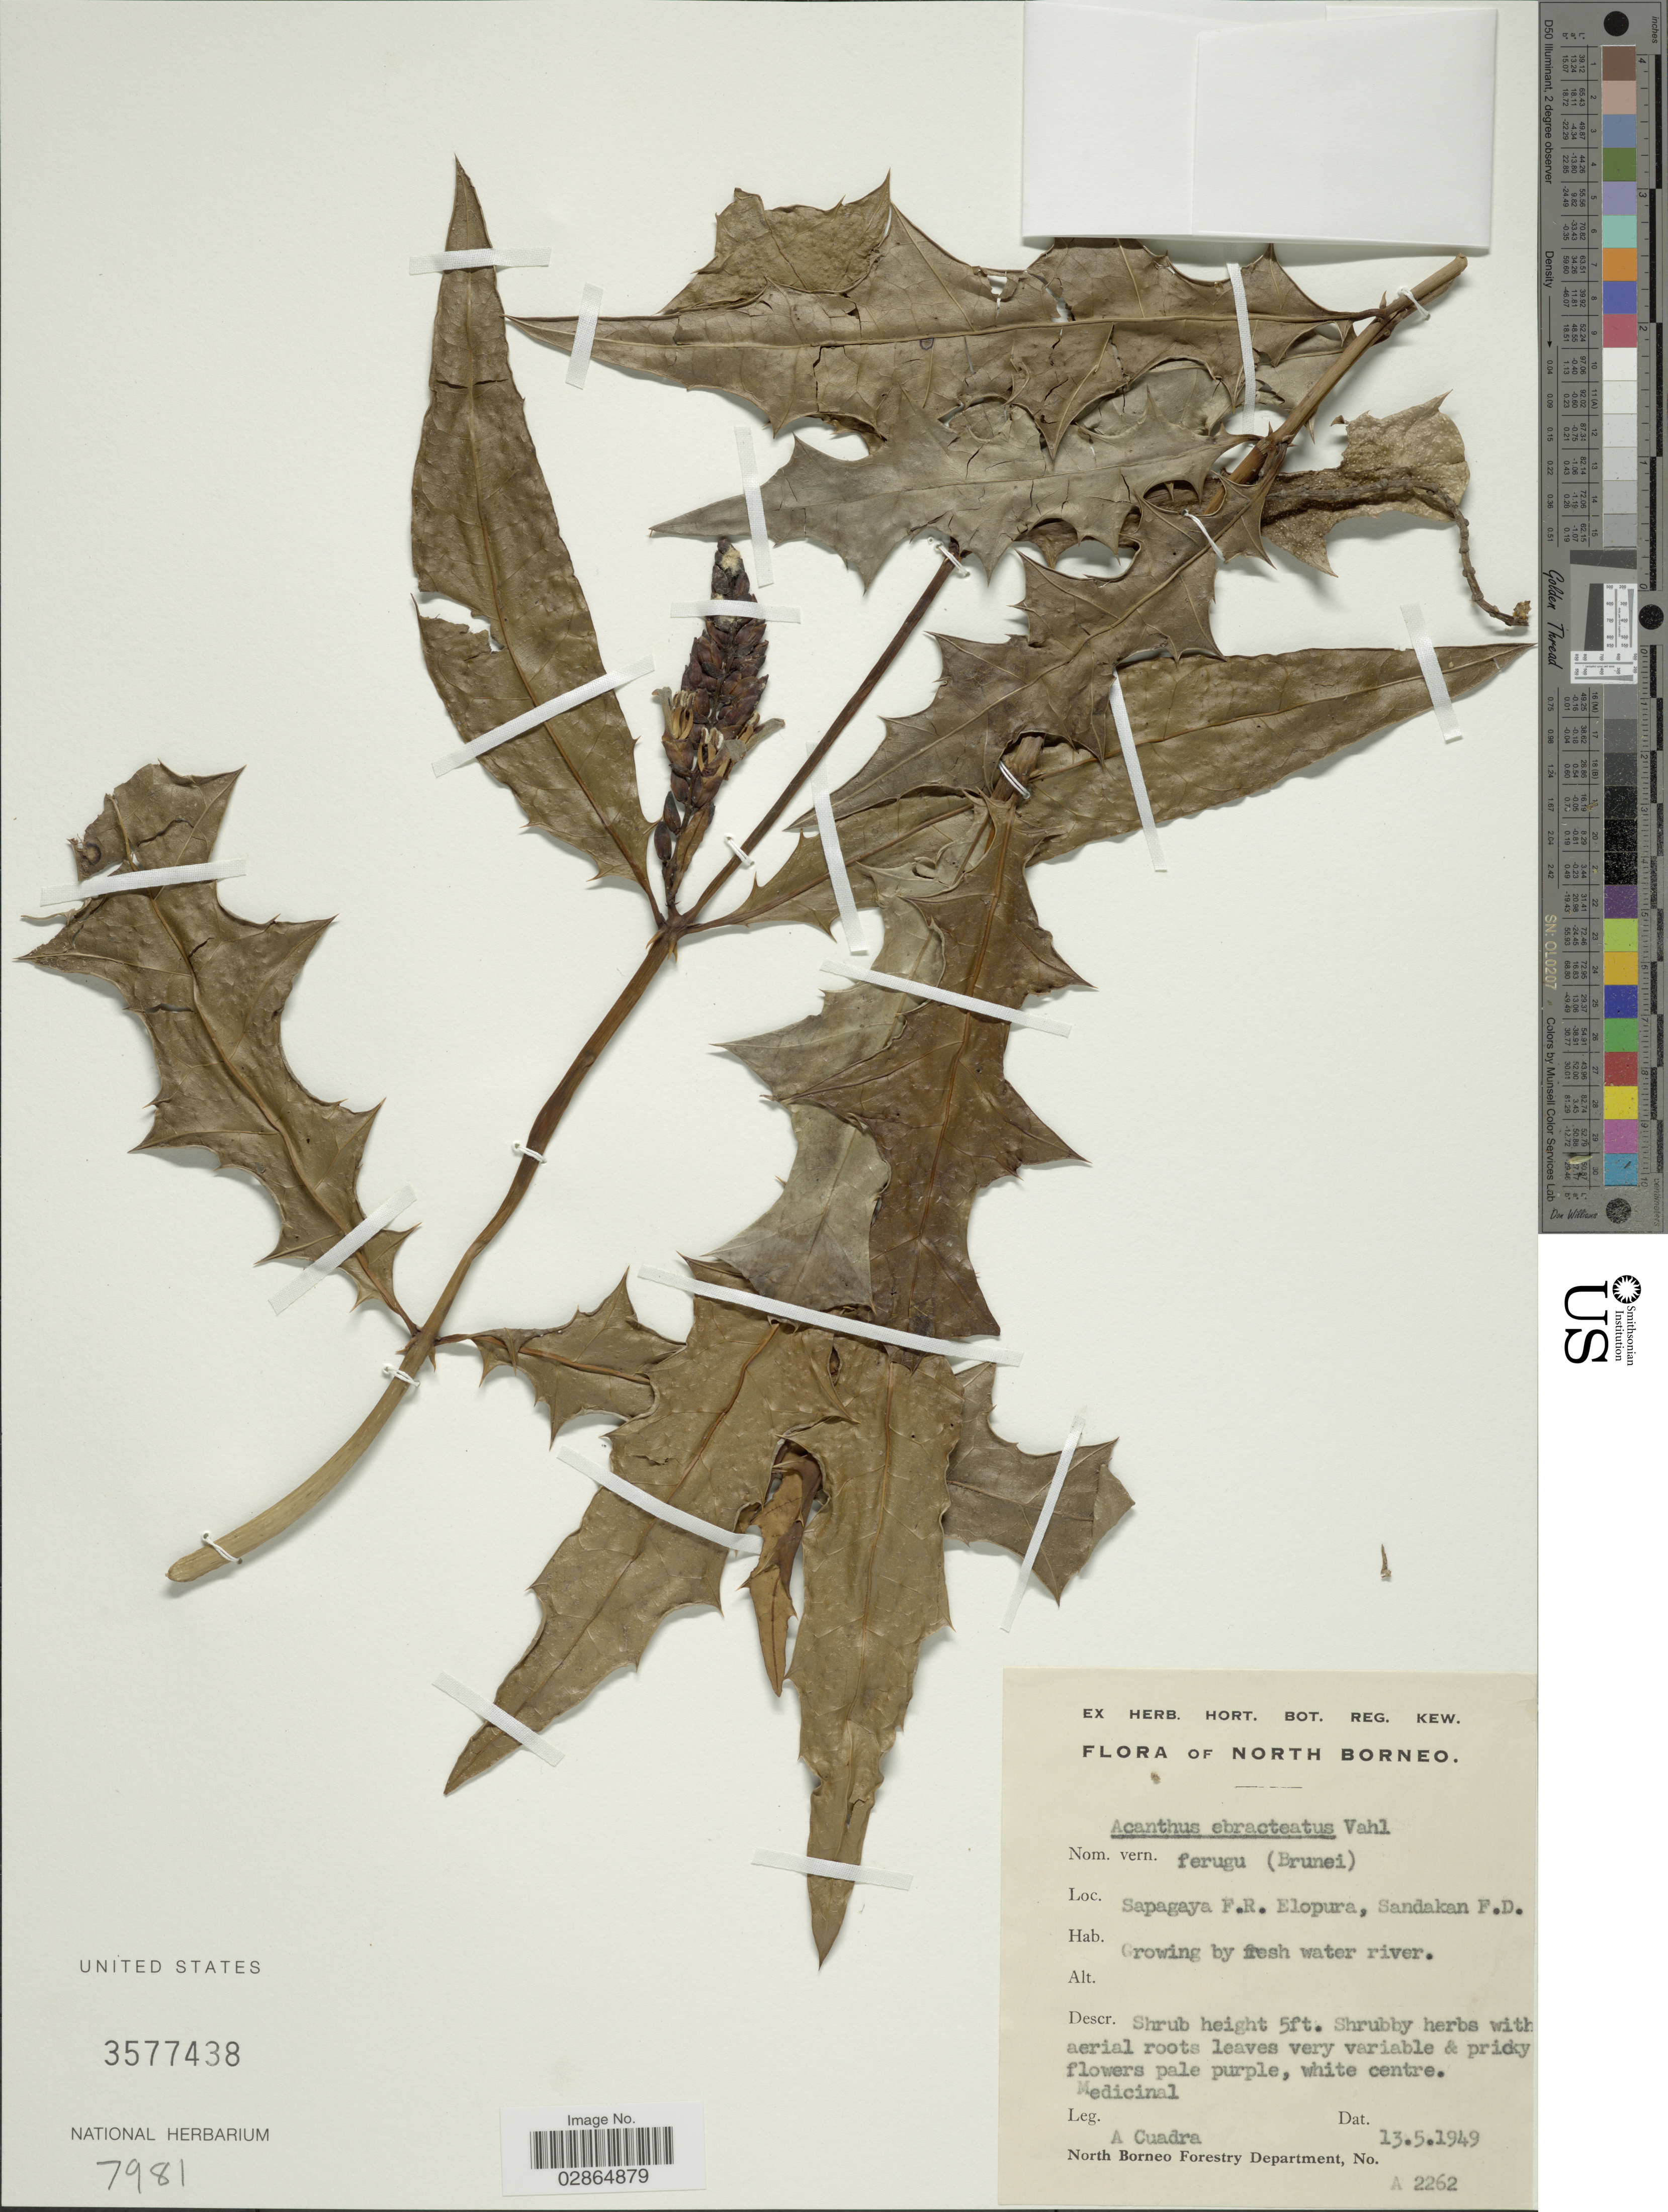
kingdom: Plantae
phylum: Tracheophyta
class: Magnoliopsida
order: Lamiales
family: Acanthaceae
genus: Acanthus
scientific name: Acanthus ebracteatus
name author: Vahl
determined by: Wagner, W. L., (BOT), Smithsonian Institution - National Museum of Natural History (UNITED STATES)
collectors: A. Cuadra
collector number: A 2262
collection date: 1949-05-13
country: Malaysia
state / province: Sarawak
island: Borneo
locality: North Borneo, Sapagaya F.R. Elopura, Sandakan F.D.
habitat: By fresh water river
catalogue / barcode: US 3577438